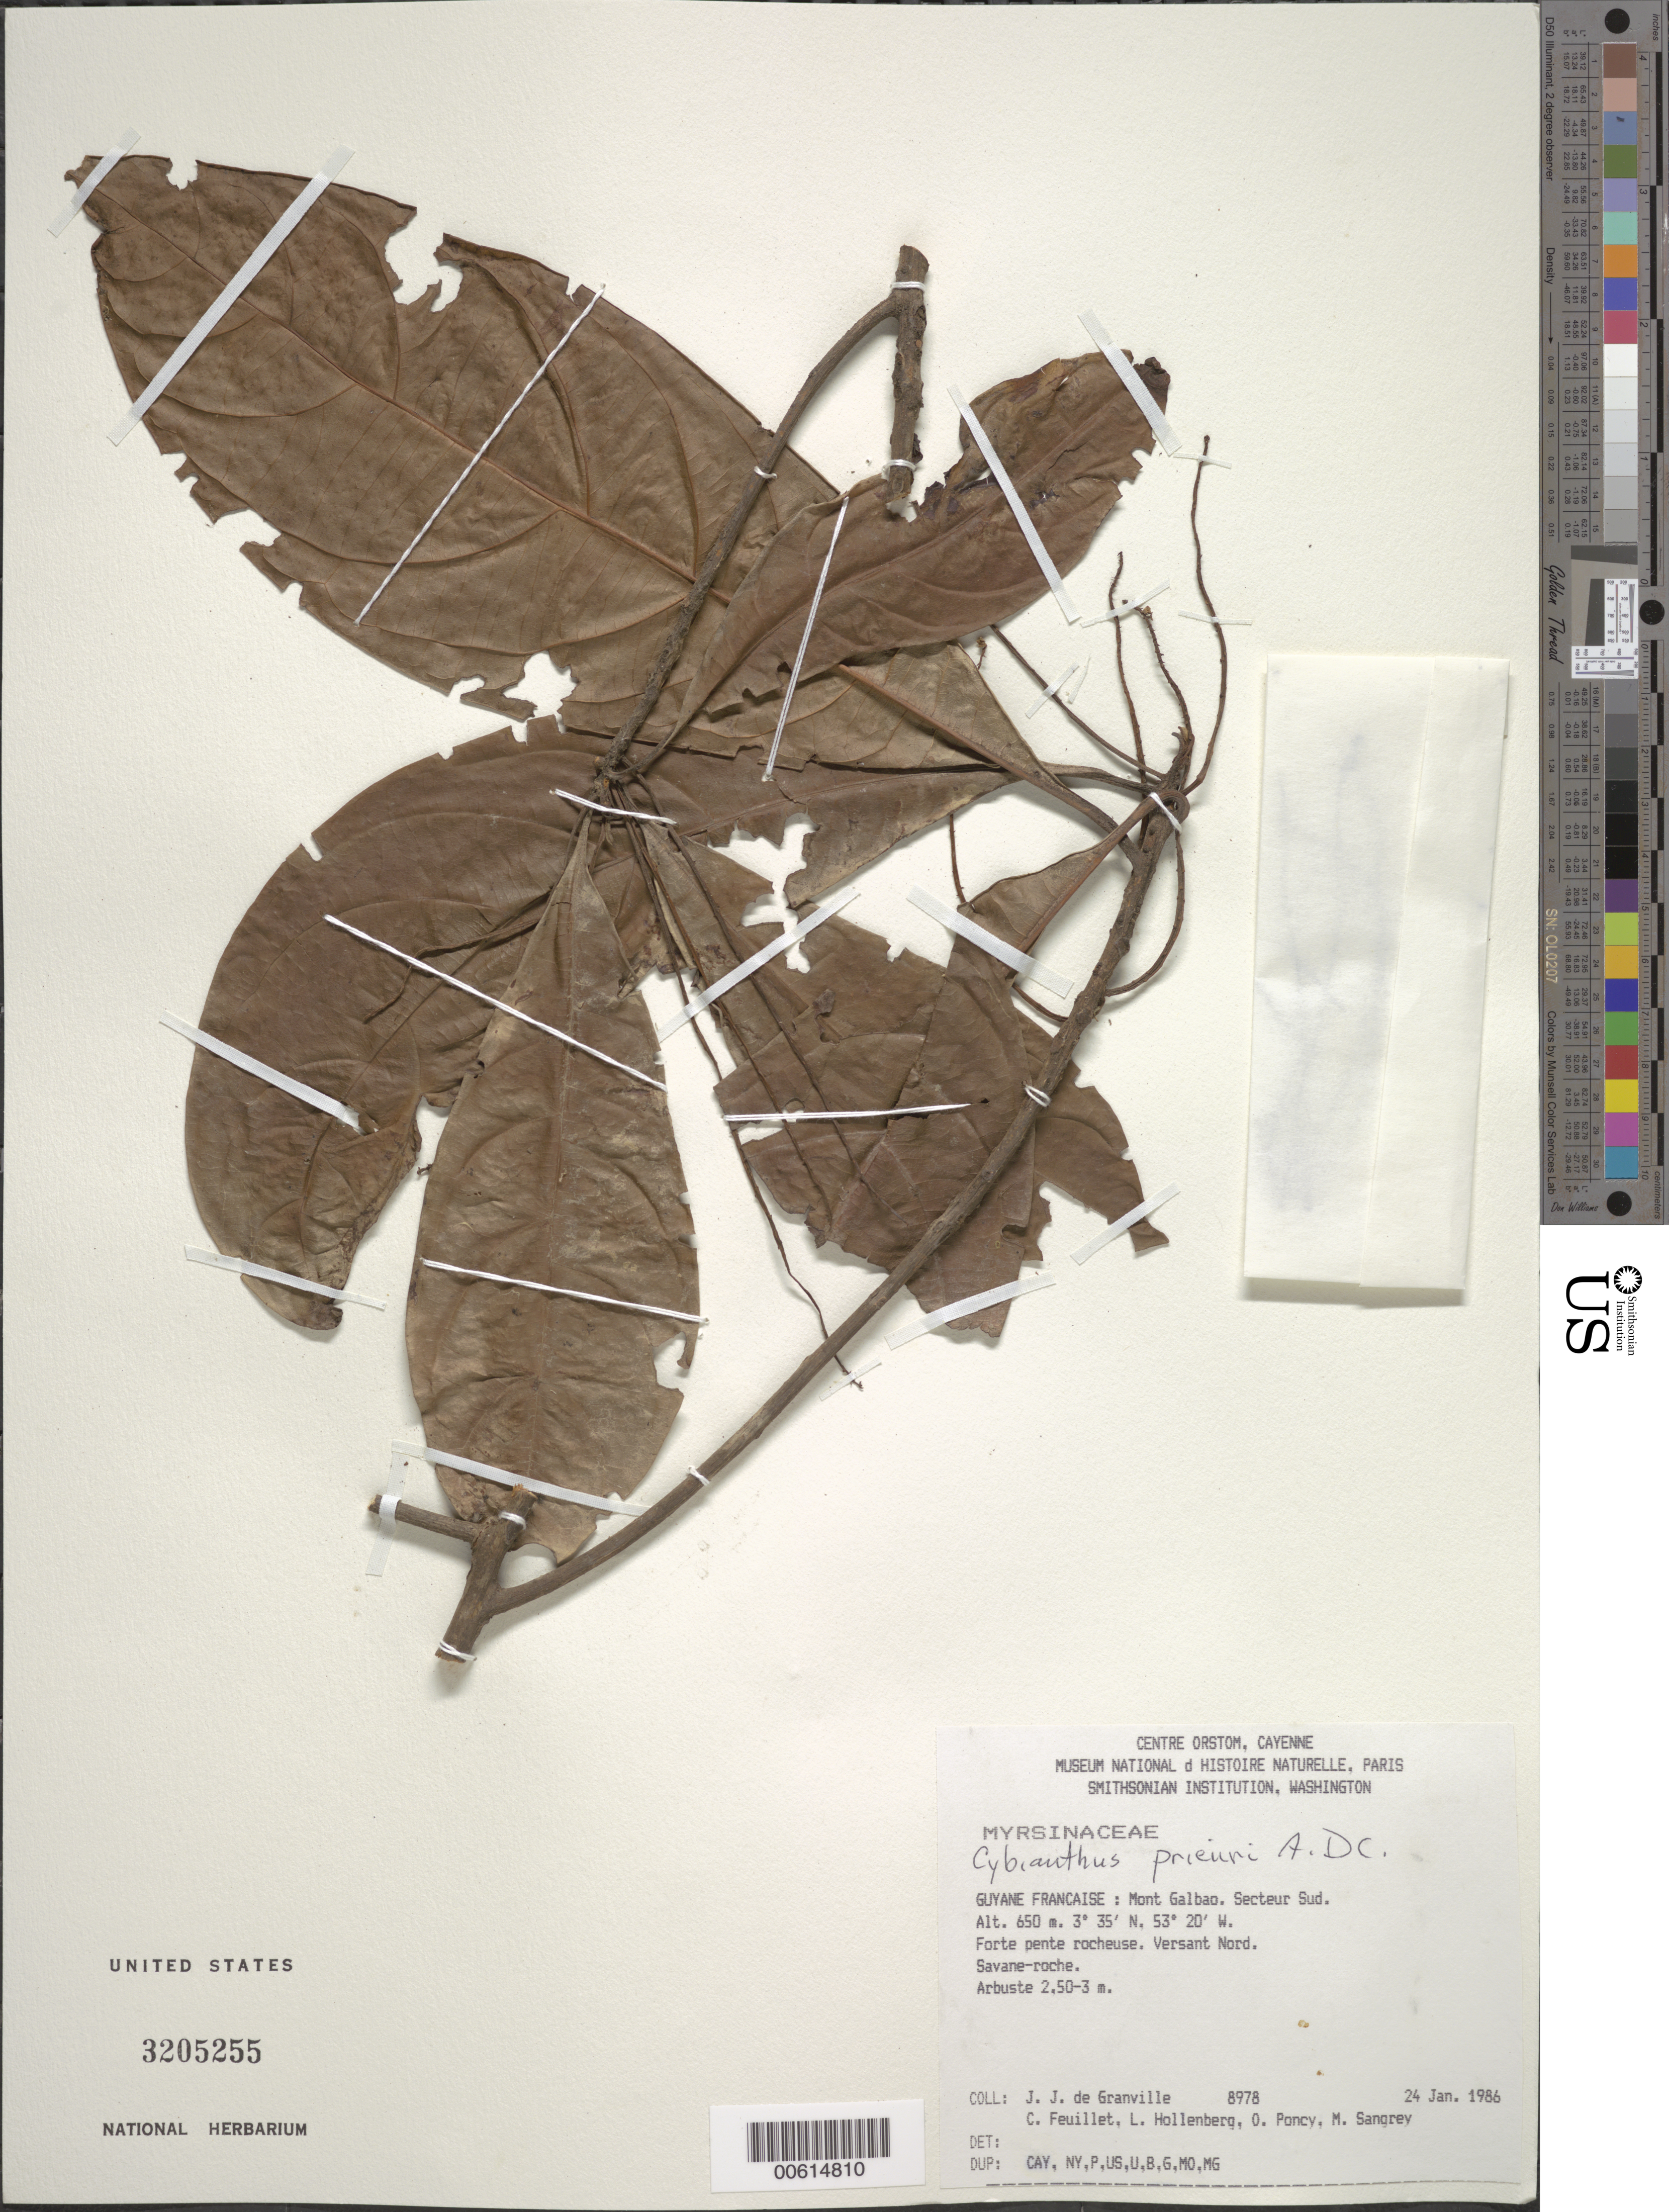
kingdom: Plantae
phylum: Tracheophyta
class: Magnoliopsida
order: Ericales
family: Primulaceae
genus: Cybianthus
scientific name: Cybianthus prieurii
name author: A. DC.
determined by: Pipoly, J. J., III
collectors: J.-J. de Granville, C. Feuillet, L. Hollenberg, O. Poncy & M. S. Sangrey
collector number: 8978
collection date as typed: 24-Jan-86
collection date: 1986-01-24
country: French Guiana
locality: Mont Galbao. Secteur Sud. Versant Nord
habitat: Savane-roche. Forte pente rocheuse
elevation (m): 650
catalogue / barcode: US 3205255